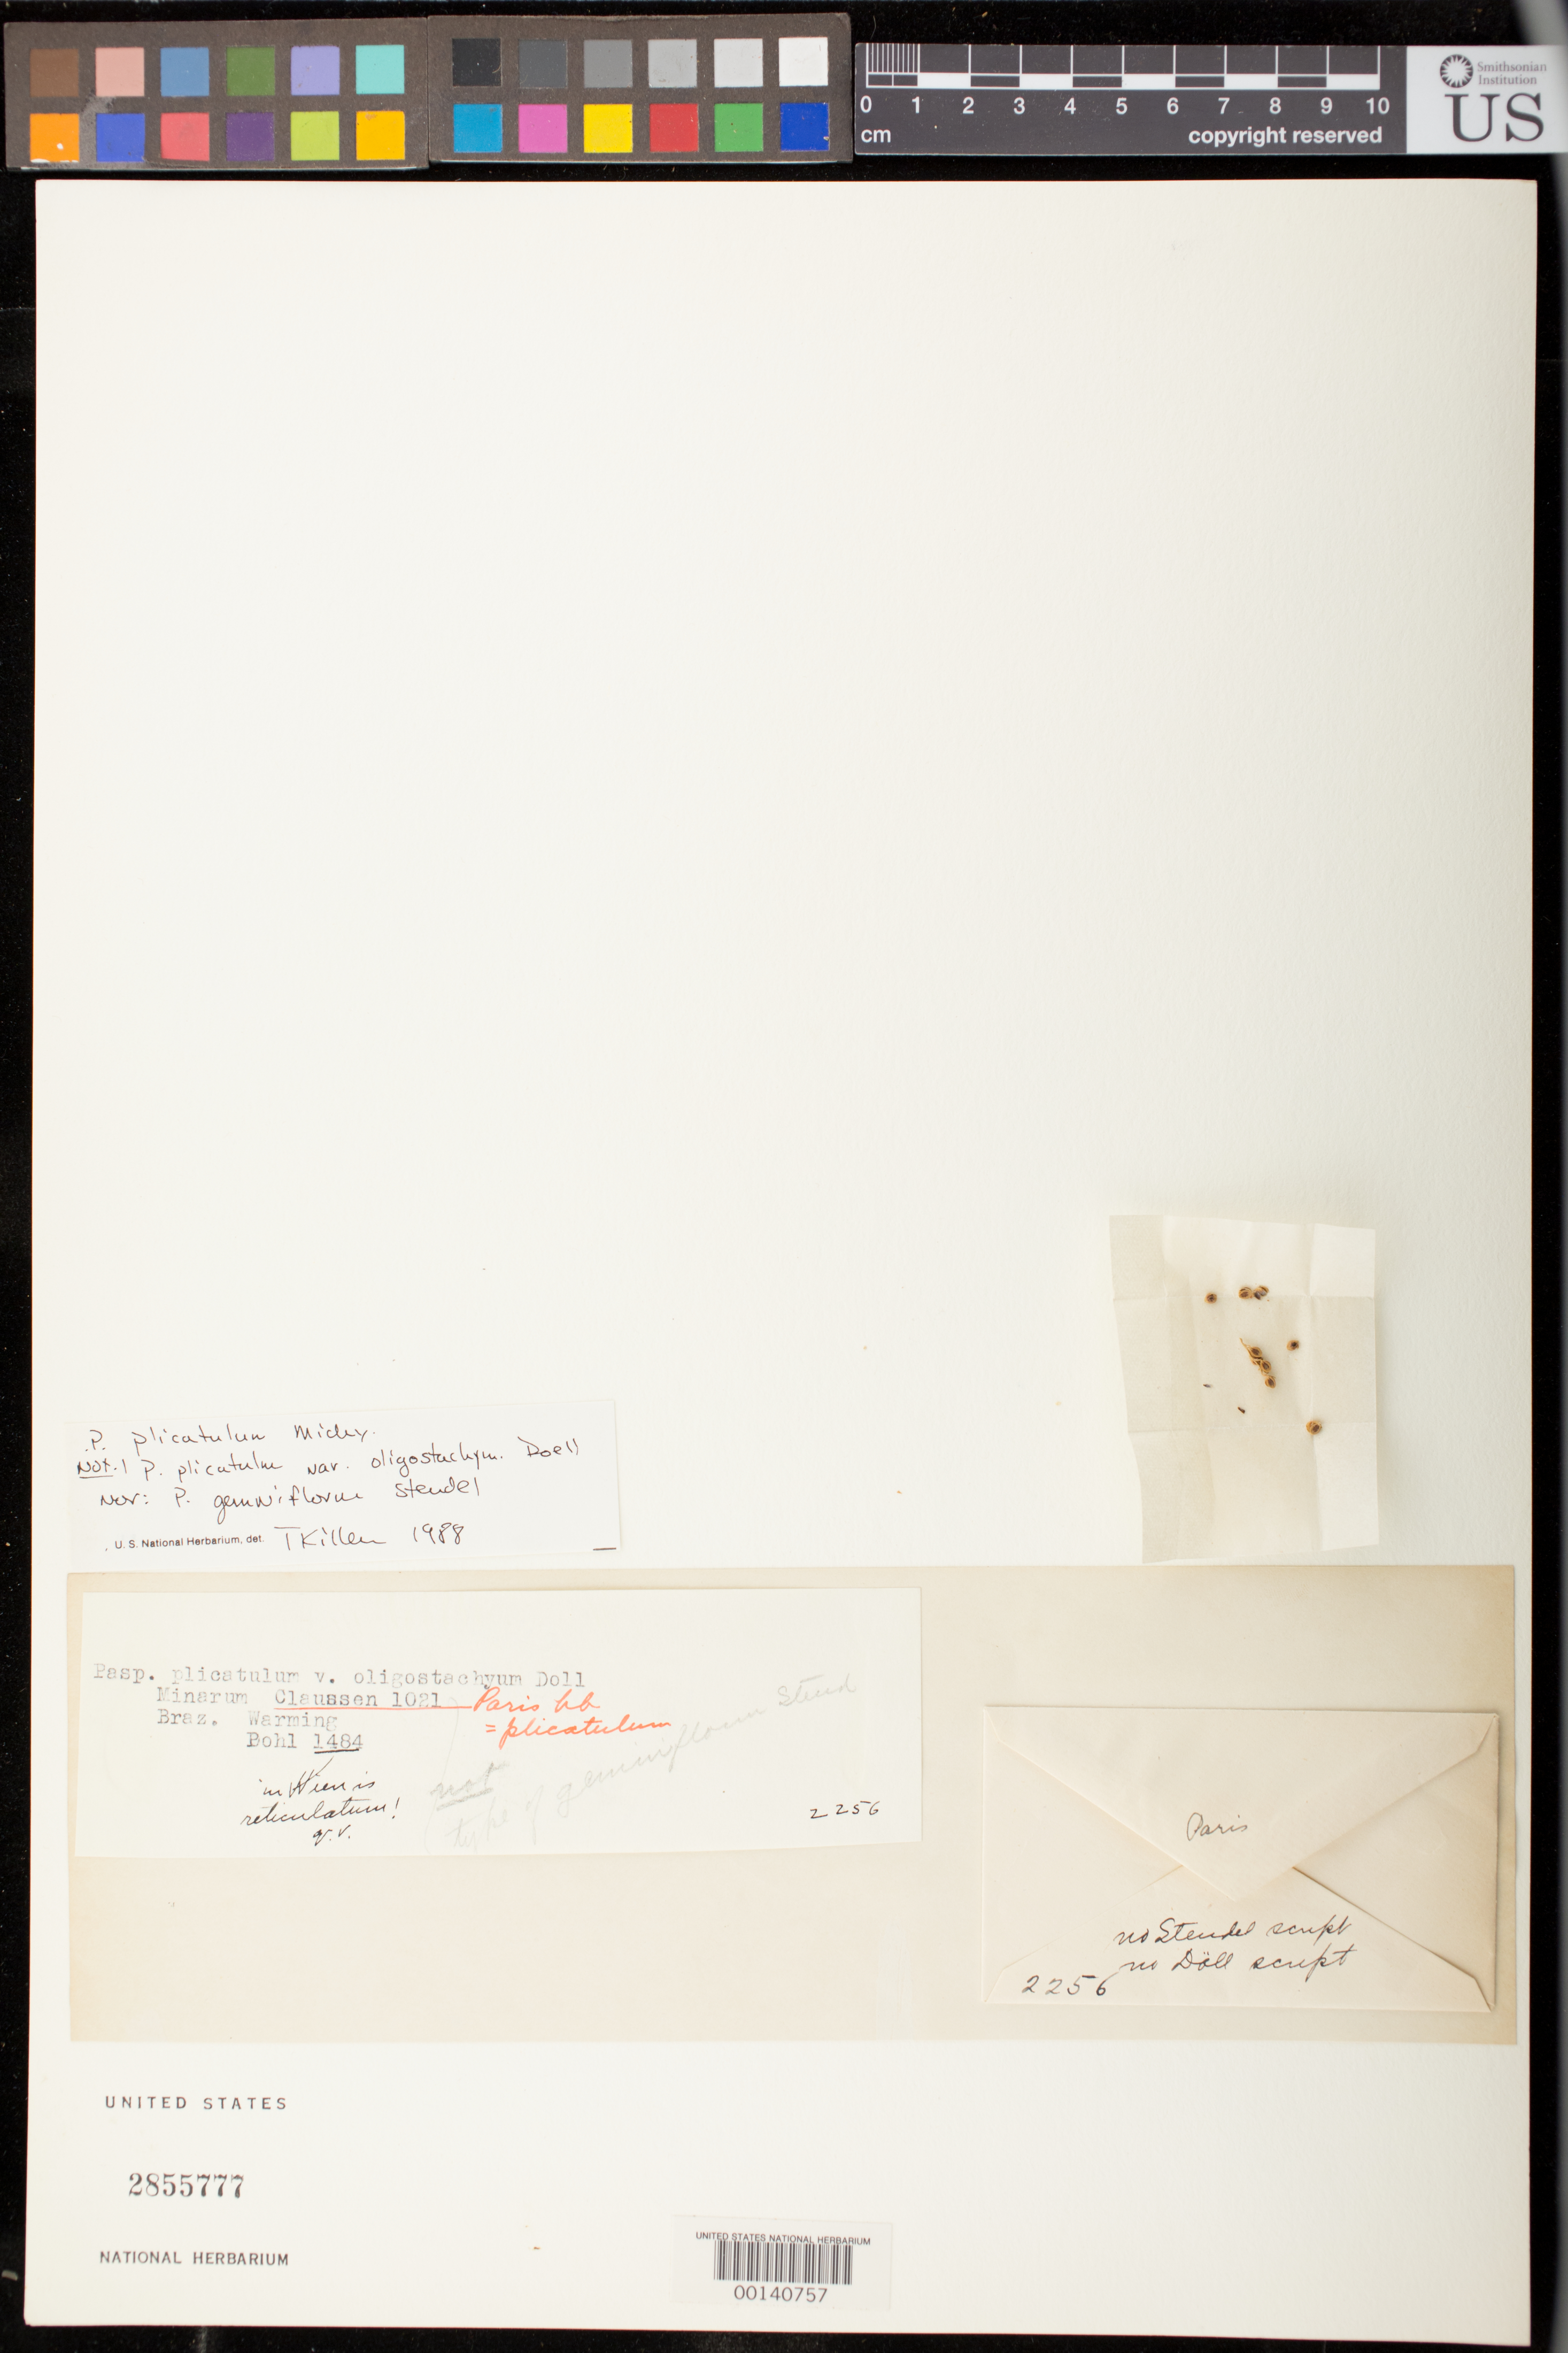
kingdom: Plantae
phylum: Tracheophyta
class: Liliopsida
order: Poales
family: Poaceae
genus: Paspalum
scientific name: Paspalum geminiflorum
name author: Steud.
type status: Possible Type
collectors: P. Claussen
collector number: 1021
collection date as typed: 1838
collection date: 1838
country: Brazil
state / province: Minas Gerais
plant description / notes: Fragmentary material of type (?) specimen ex Paris. Apparently split and re-mounted from another sheet; original annotations confusing and dubious with regard to identity and type status of element mounted on this sheet. As annotated, "P. plicatulum Michx. Not P. plicatulum var. oligostachyum Doell nor P. giminiflora Steud." (T. Killeen, 1988)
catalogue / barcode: US 2855777